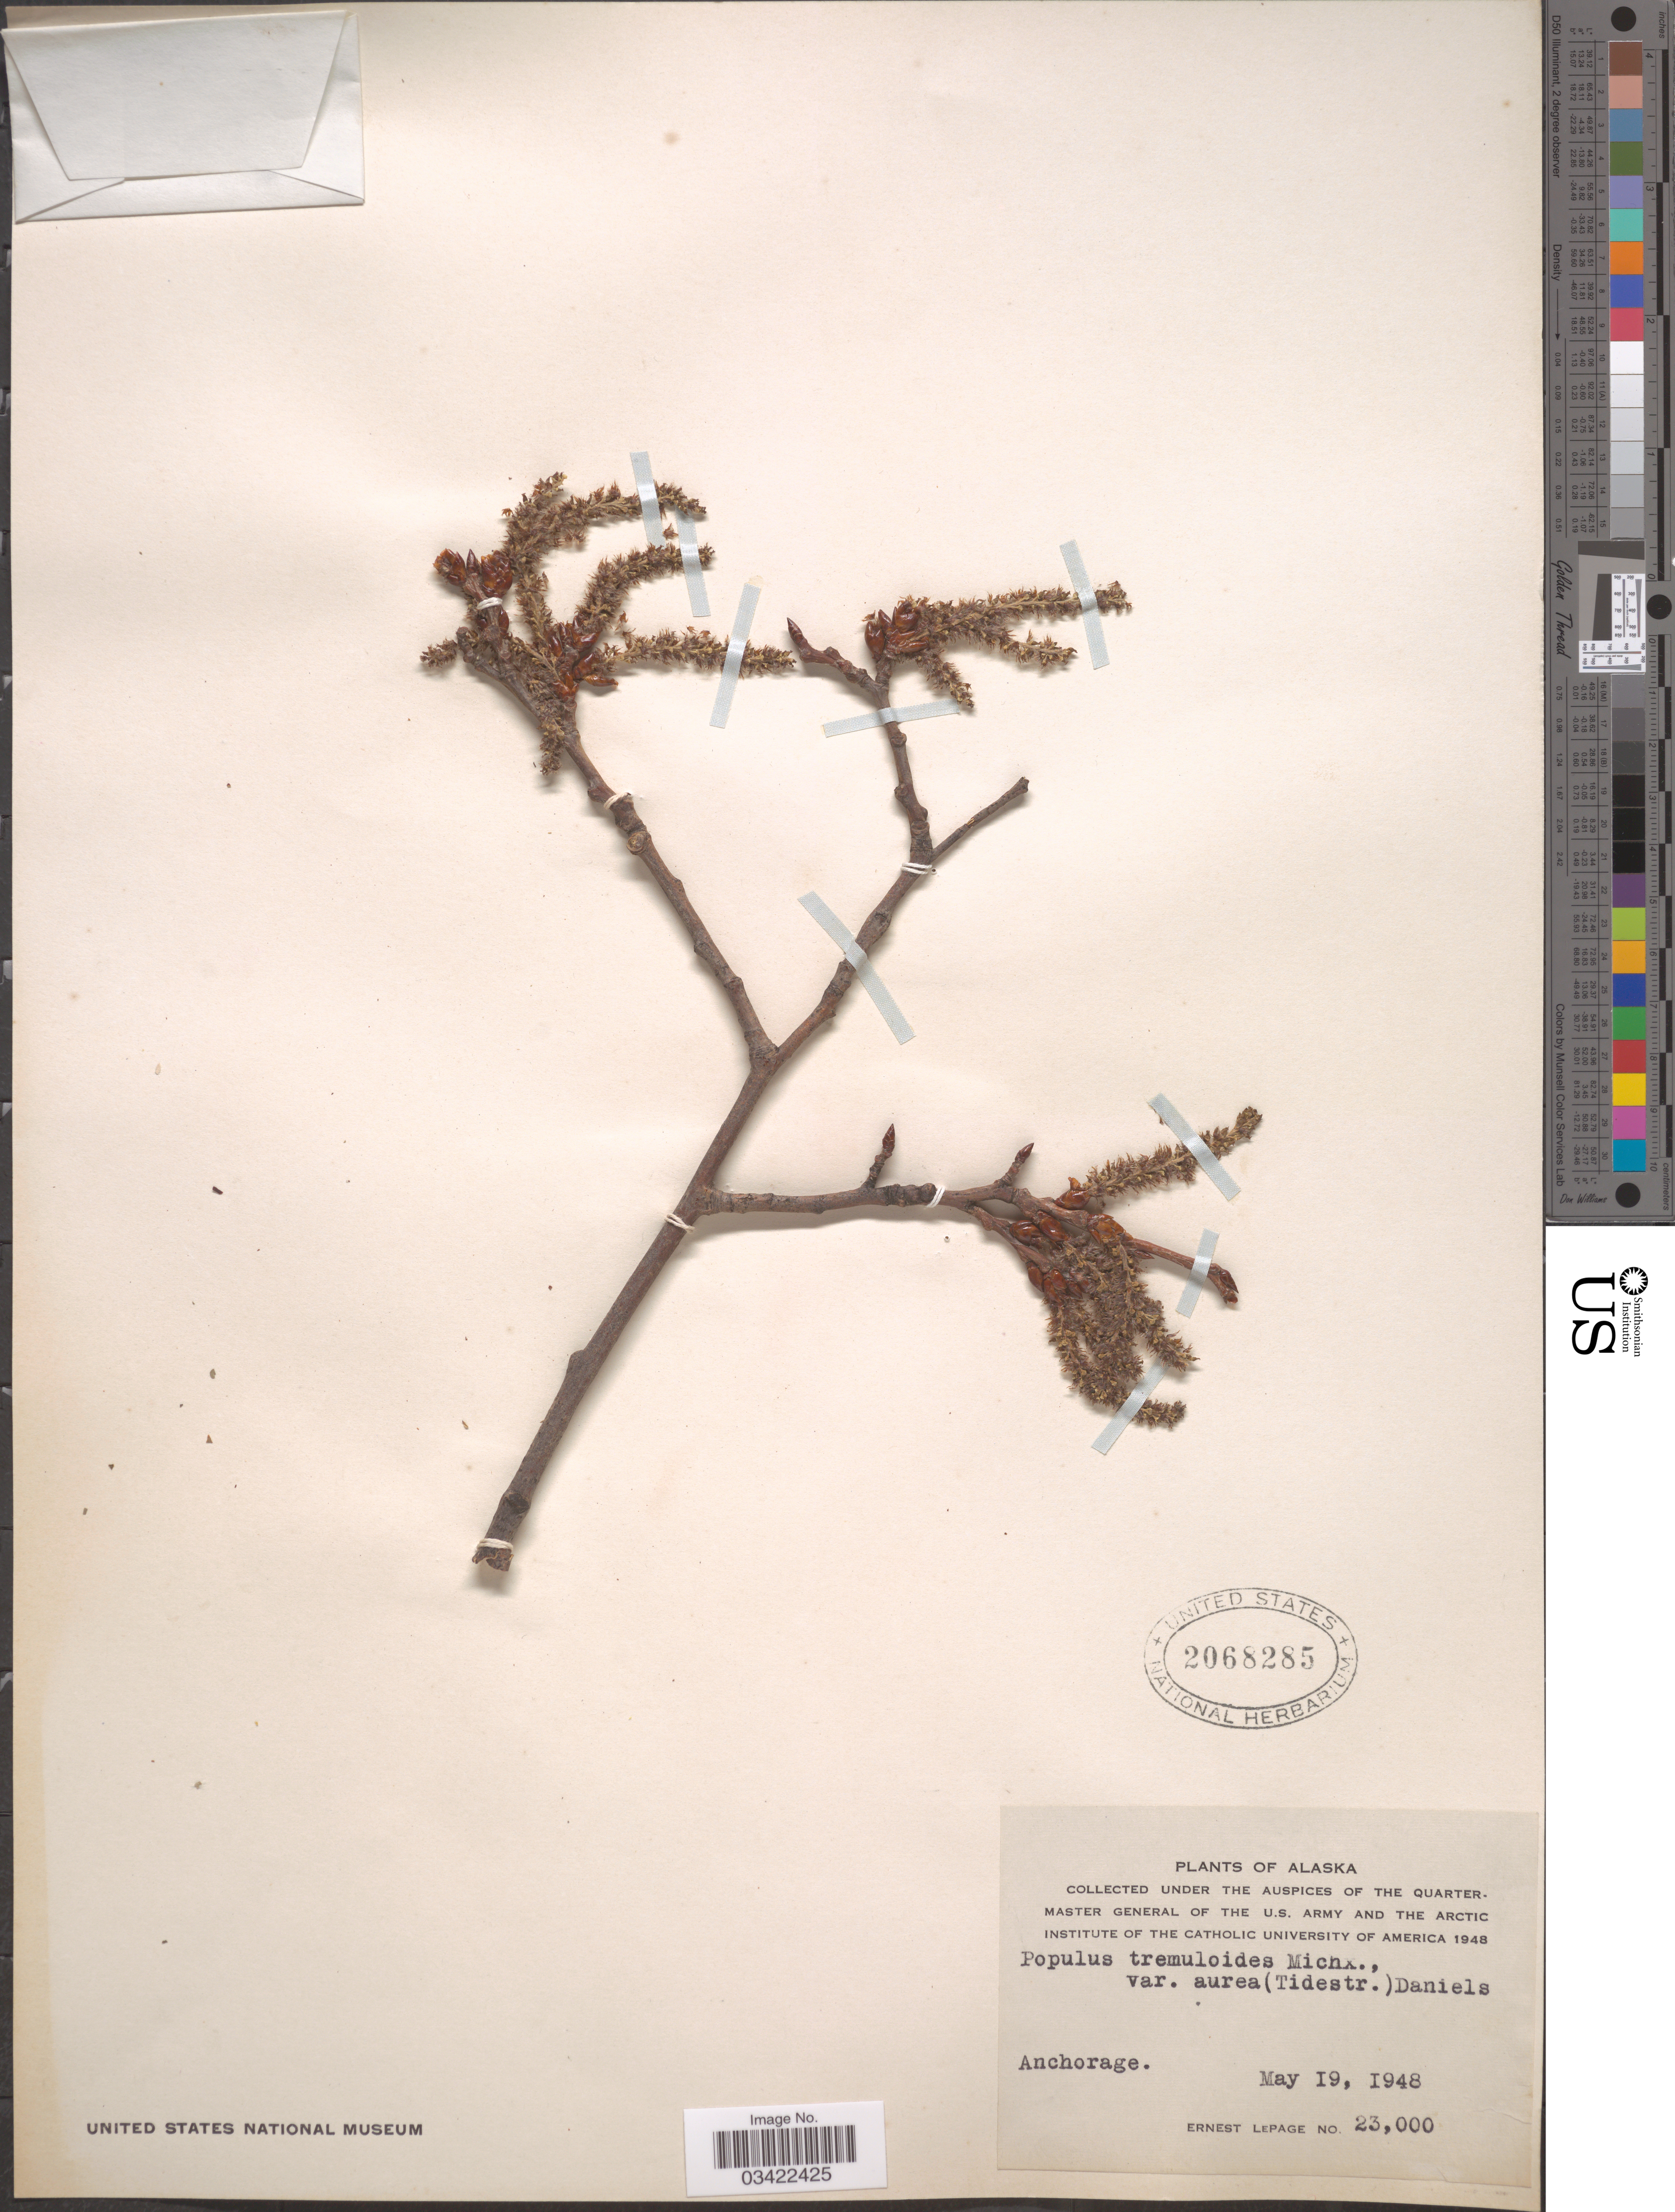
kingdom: Plantae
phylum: Tracheophyta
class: Magnoliopsida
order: Malpighiales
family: Salicaceae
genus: Populus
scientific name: Populus tremuloides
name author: Michx.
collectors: E. Lepage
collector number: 23000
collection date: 1948-05-19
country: United States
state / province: Alaska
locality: Anchorage.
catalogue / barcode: US 2068285